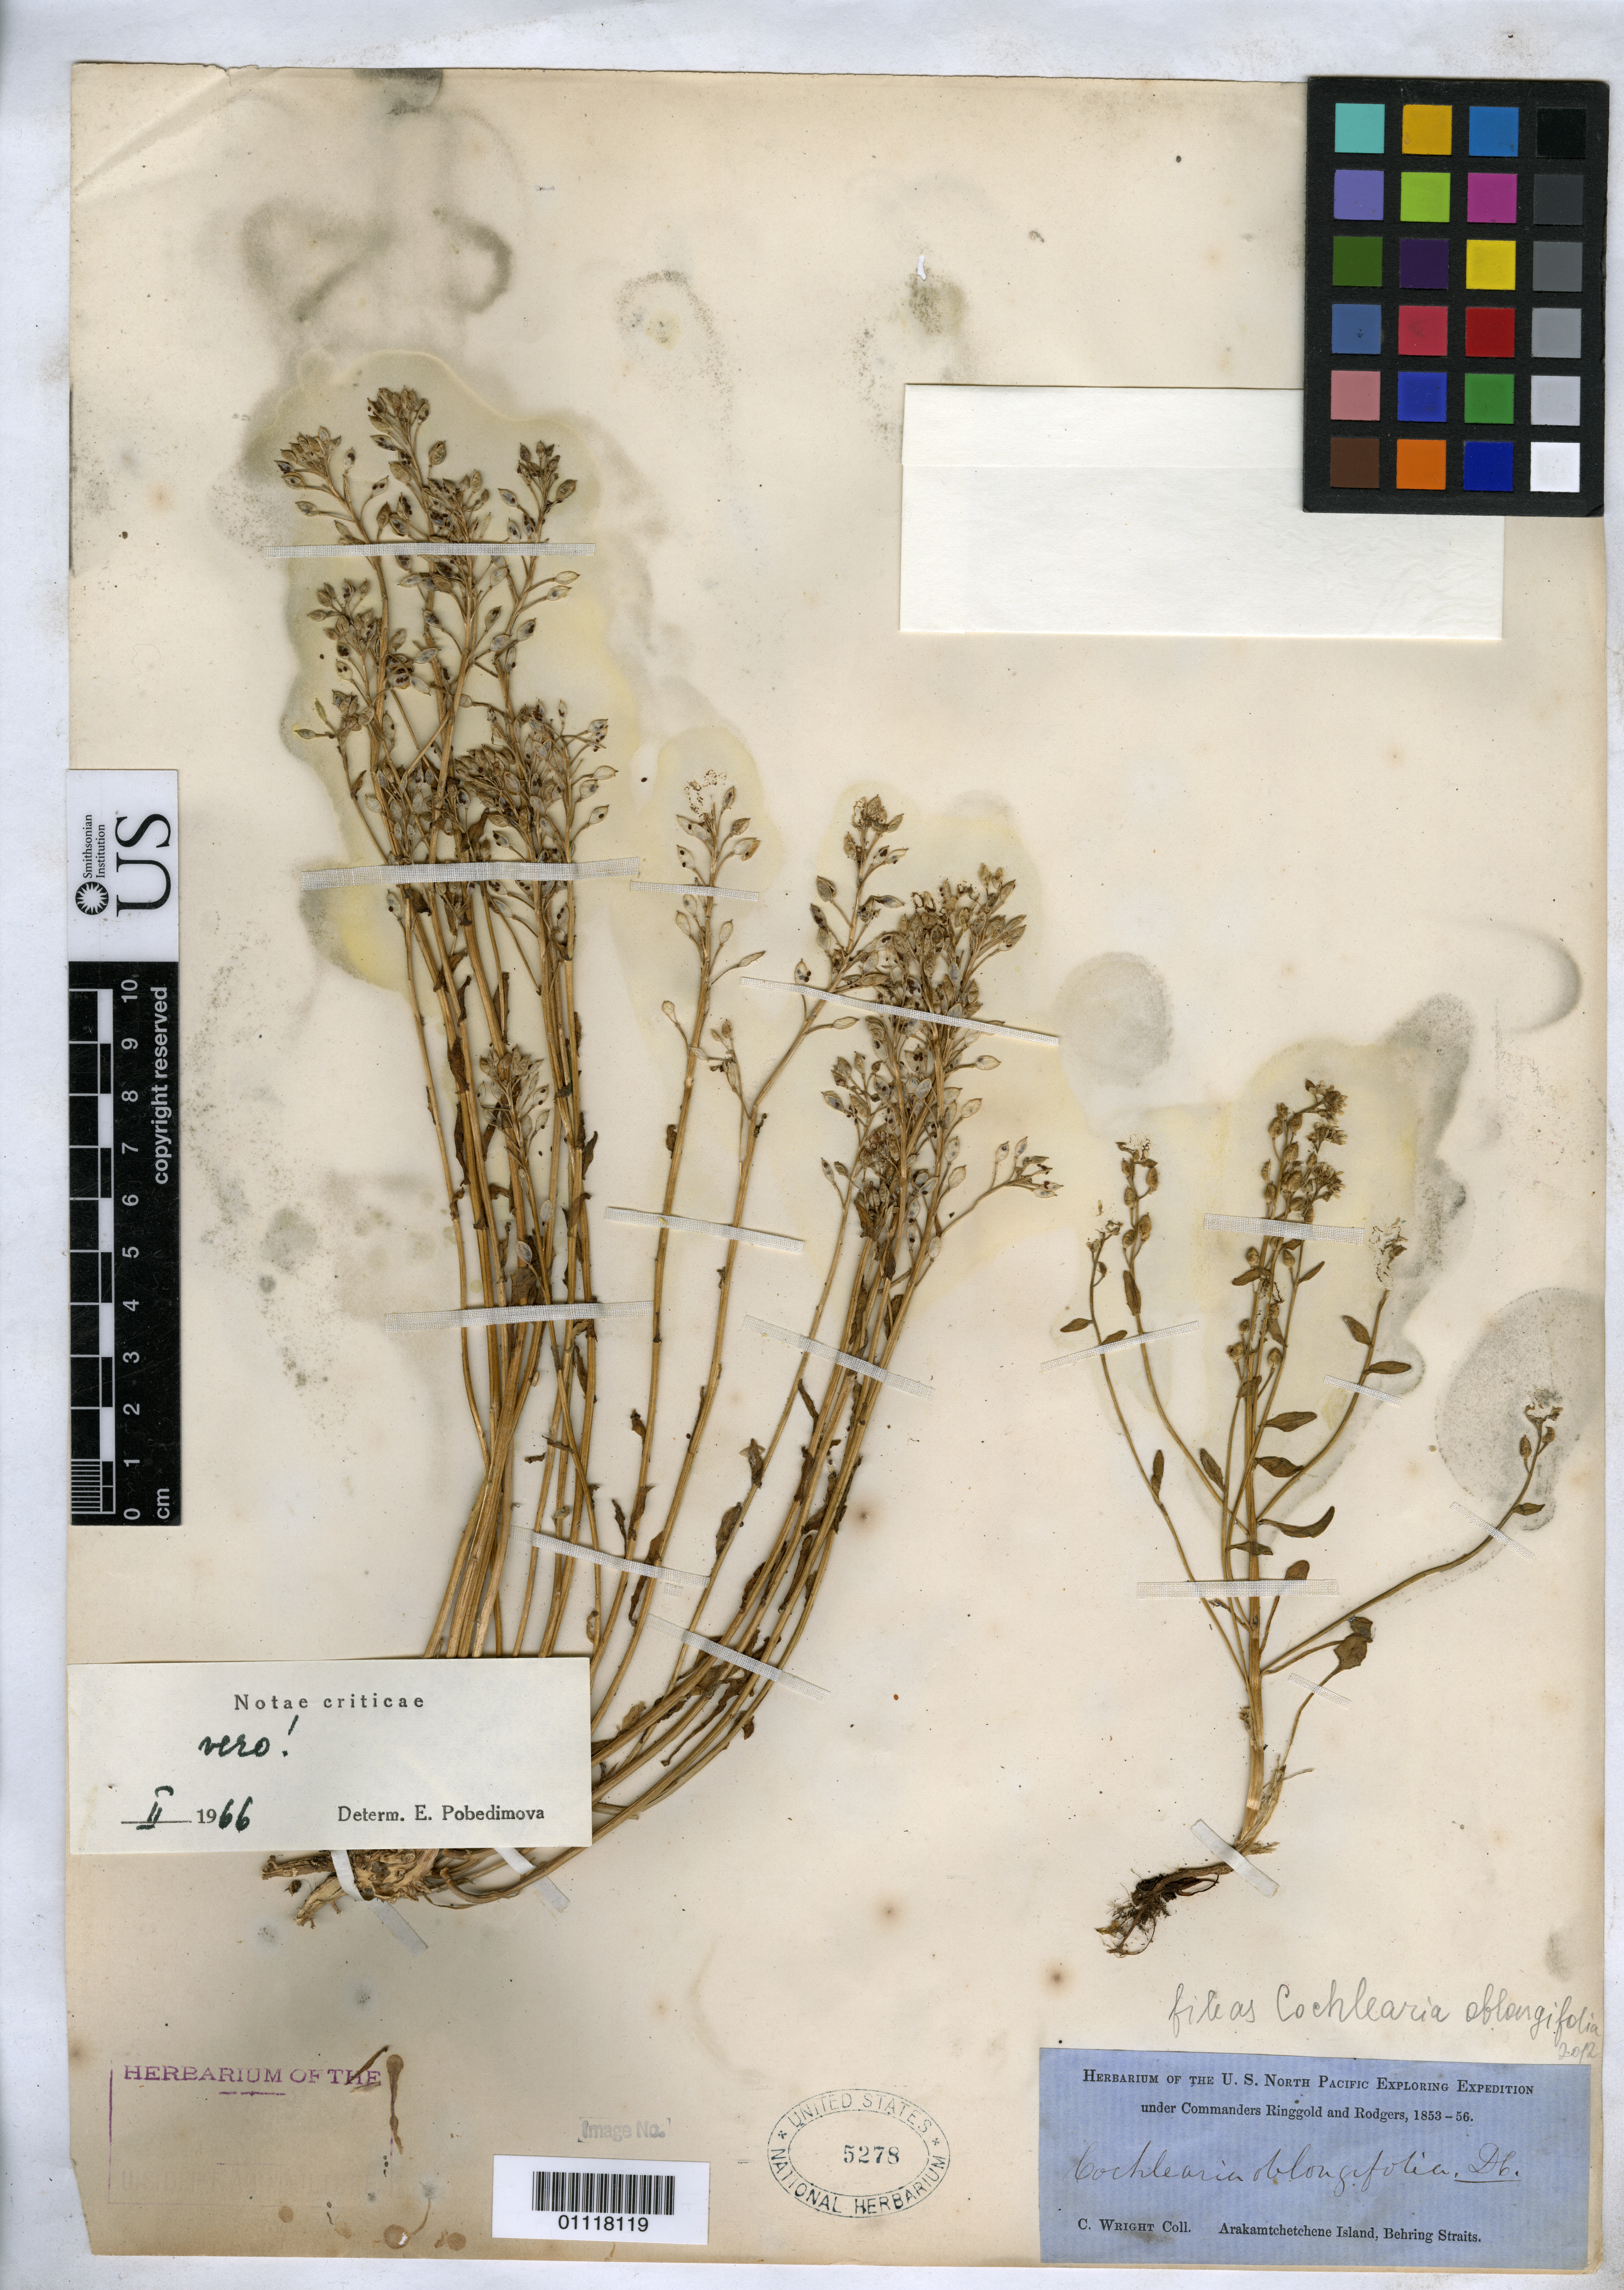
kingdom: Plantae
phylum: Tracheophyta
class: Magnoliopsida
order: Brassicales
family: Brassicaceae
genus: Cochlearia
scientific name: Cochlearia oblongifolia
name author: DC.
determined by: Pobedim.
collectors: C. Wright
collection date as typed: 1853 to -- --- 1856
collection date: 1853/1856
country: Russian Federation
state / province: Chukotka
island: Arakamchechen [Arakamtchetchene)]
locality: Arakamtchetchene Island, Bering Straits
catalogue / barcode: US 5278